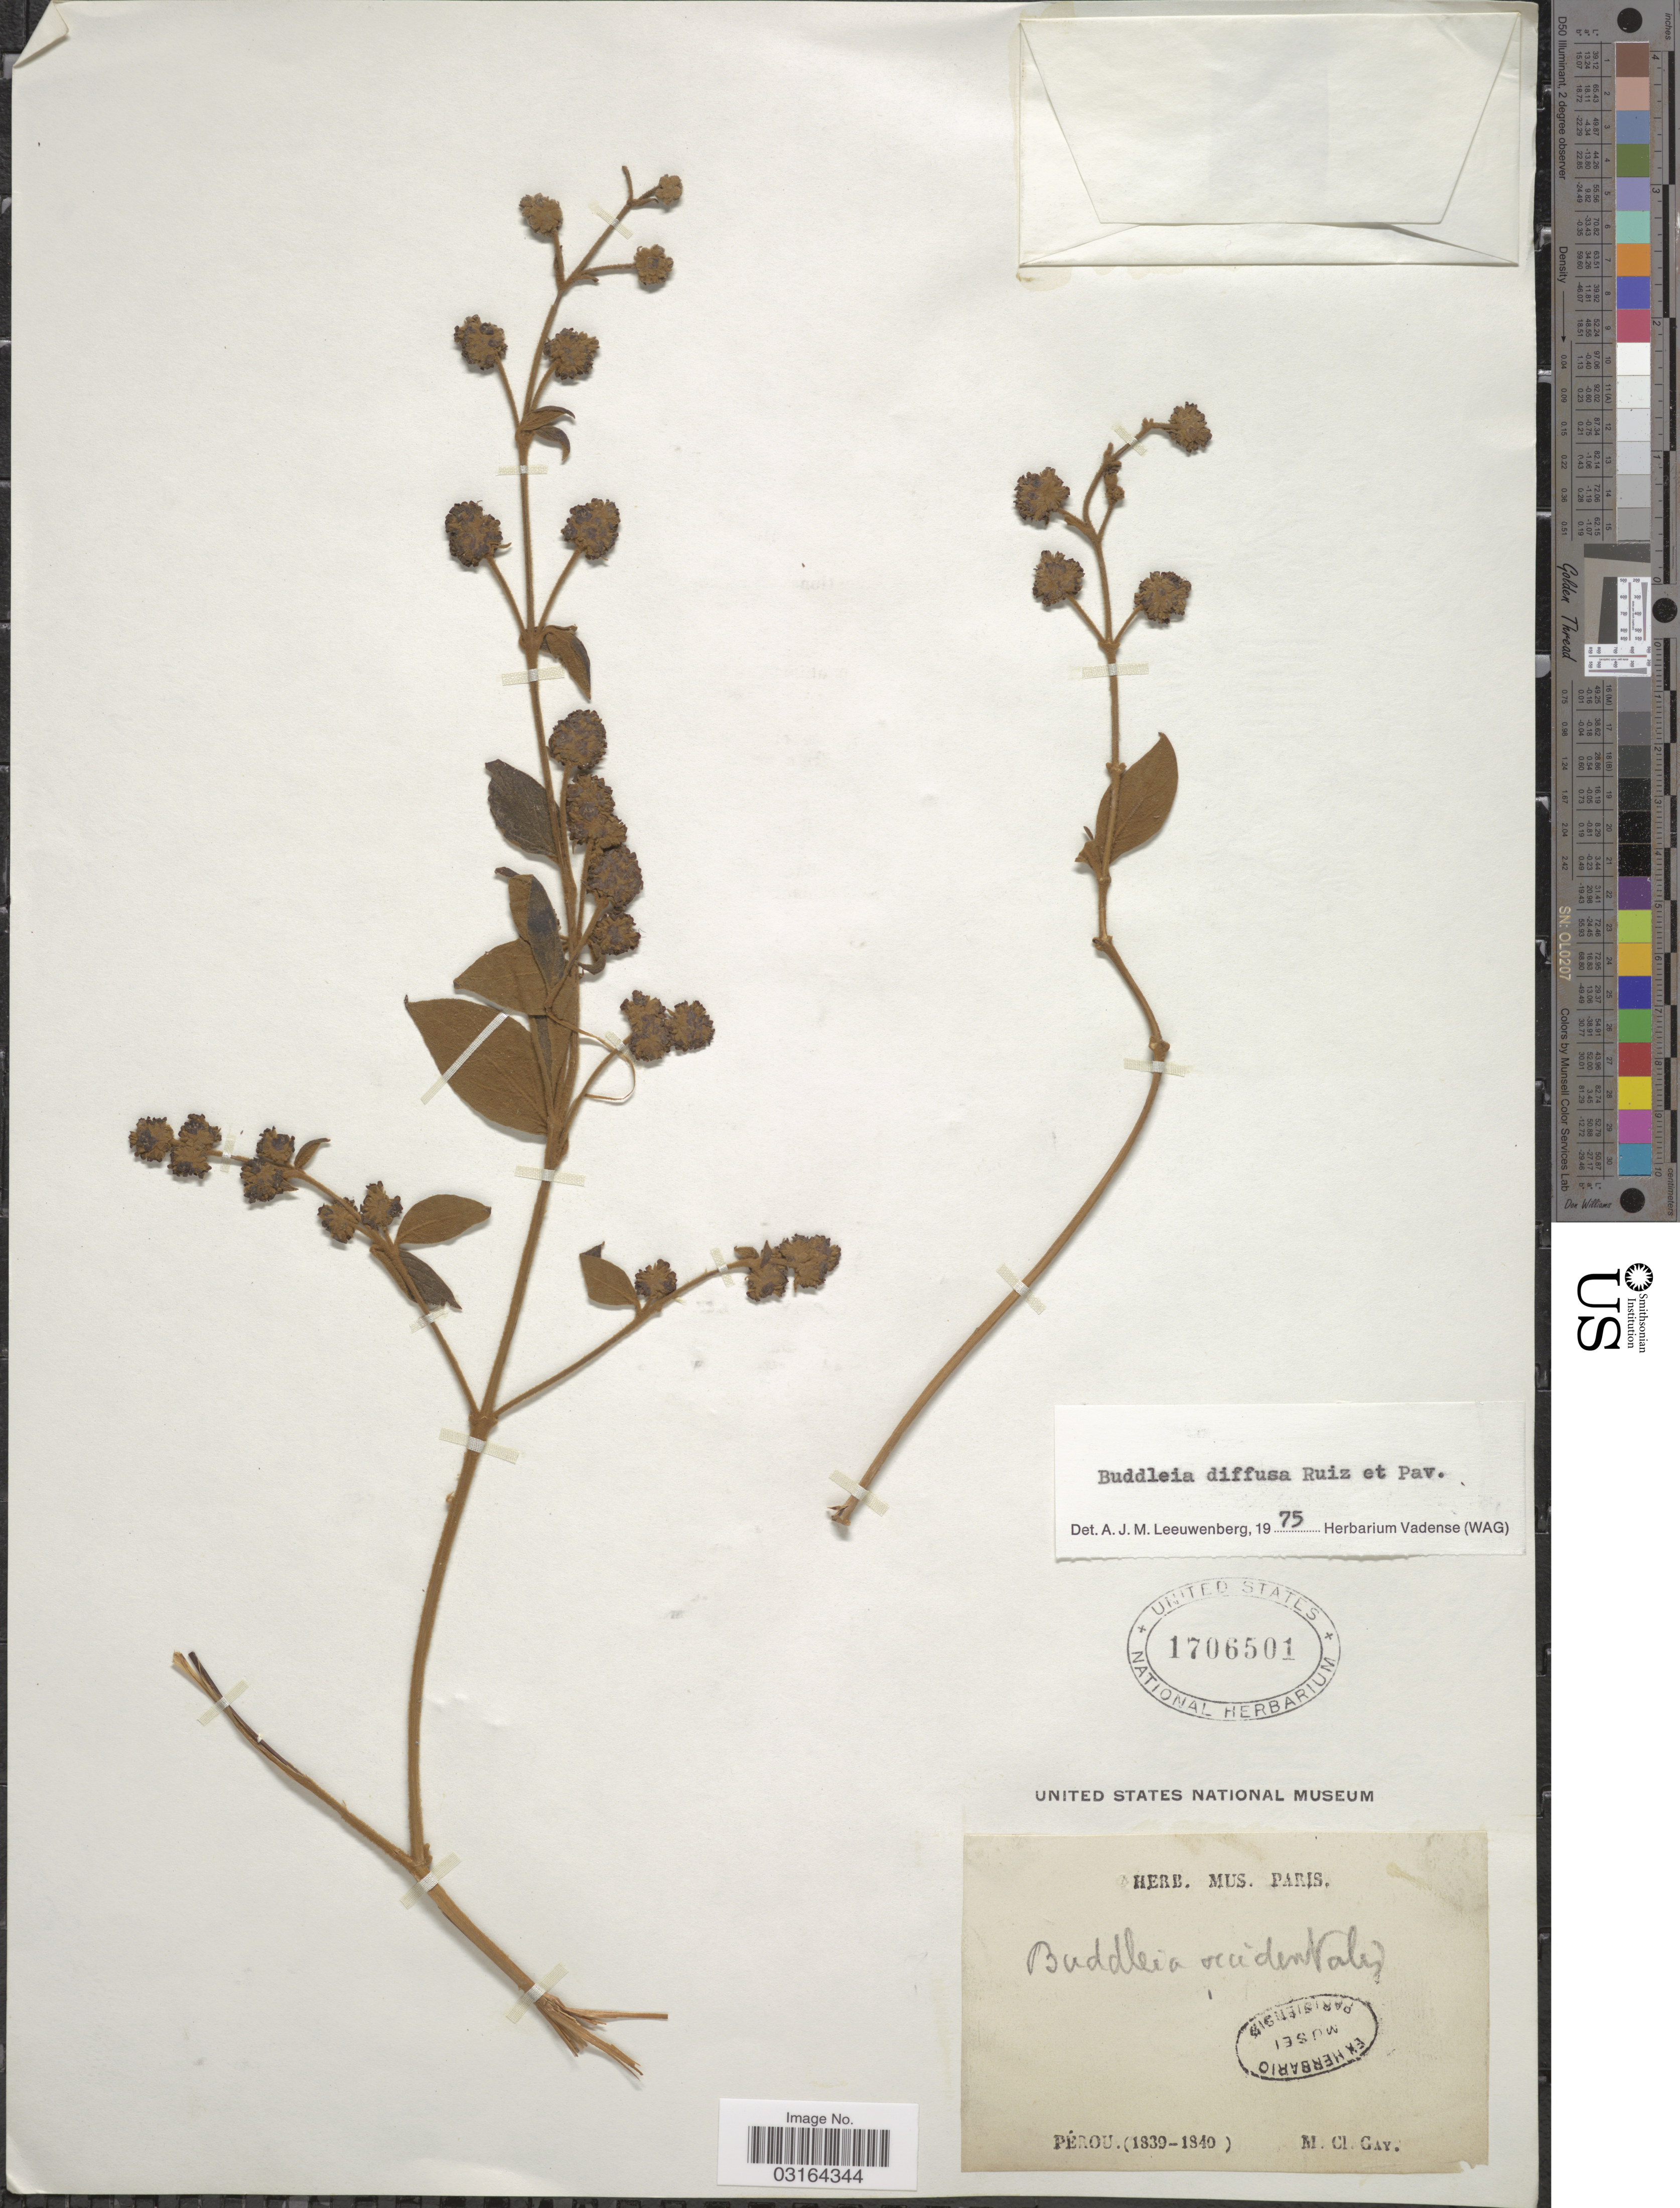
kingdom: Plantae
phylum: Tracheophyta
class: Magnoliopsida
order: Lamiales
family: Scrophulariaceae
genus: Buddleja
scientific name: Buddleja diffusa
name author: Ruiz & Pav.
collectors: C. Gay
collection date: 1839/1840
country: Peru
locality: Pérou.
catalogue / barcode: US 1706501